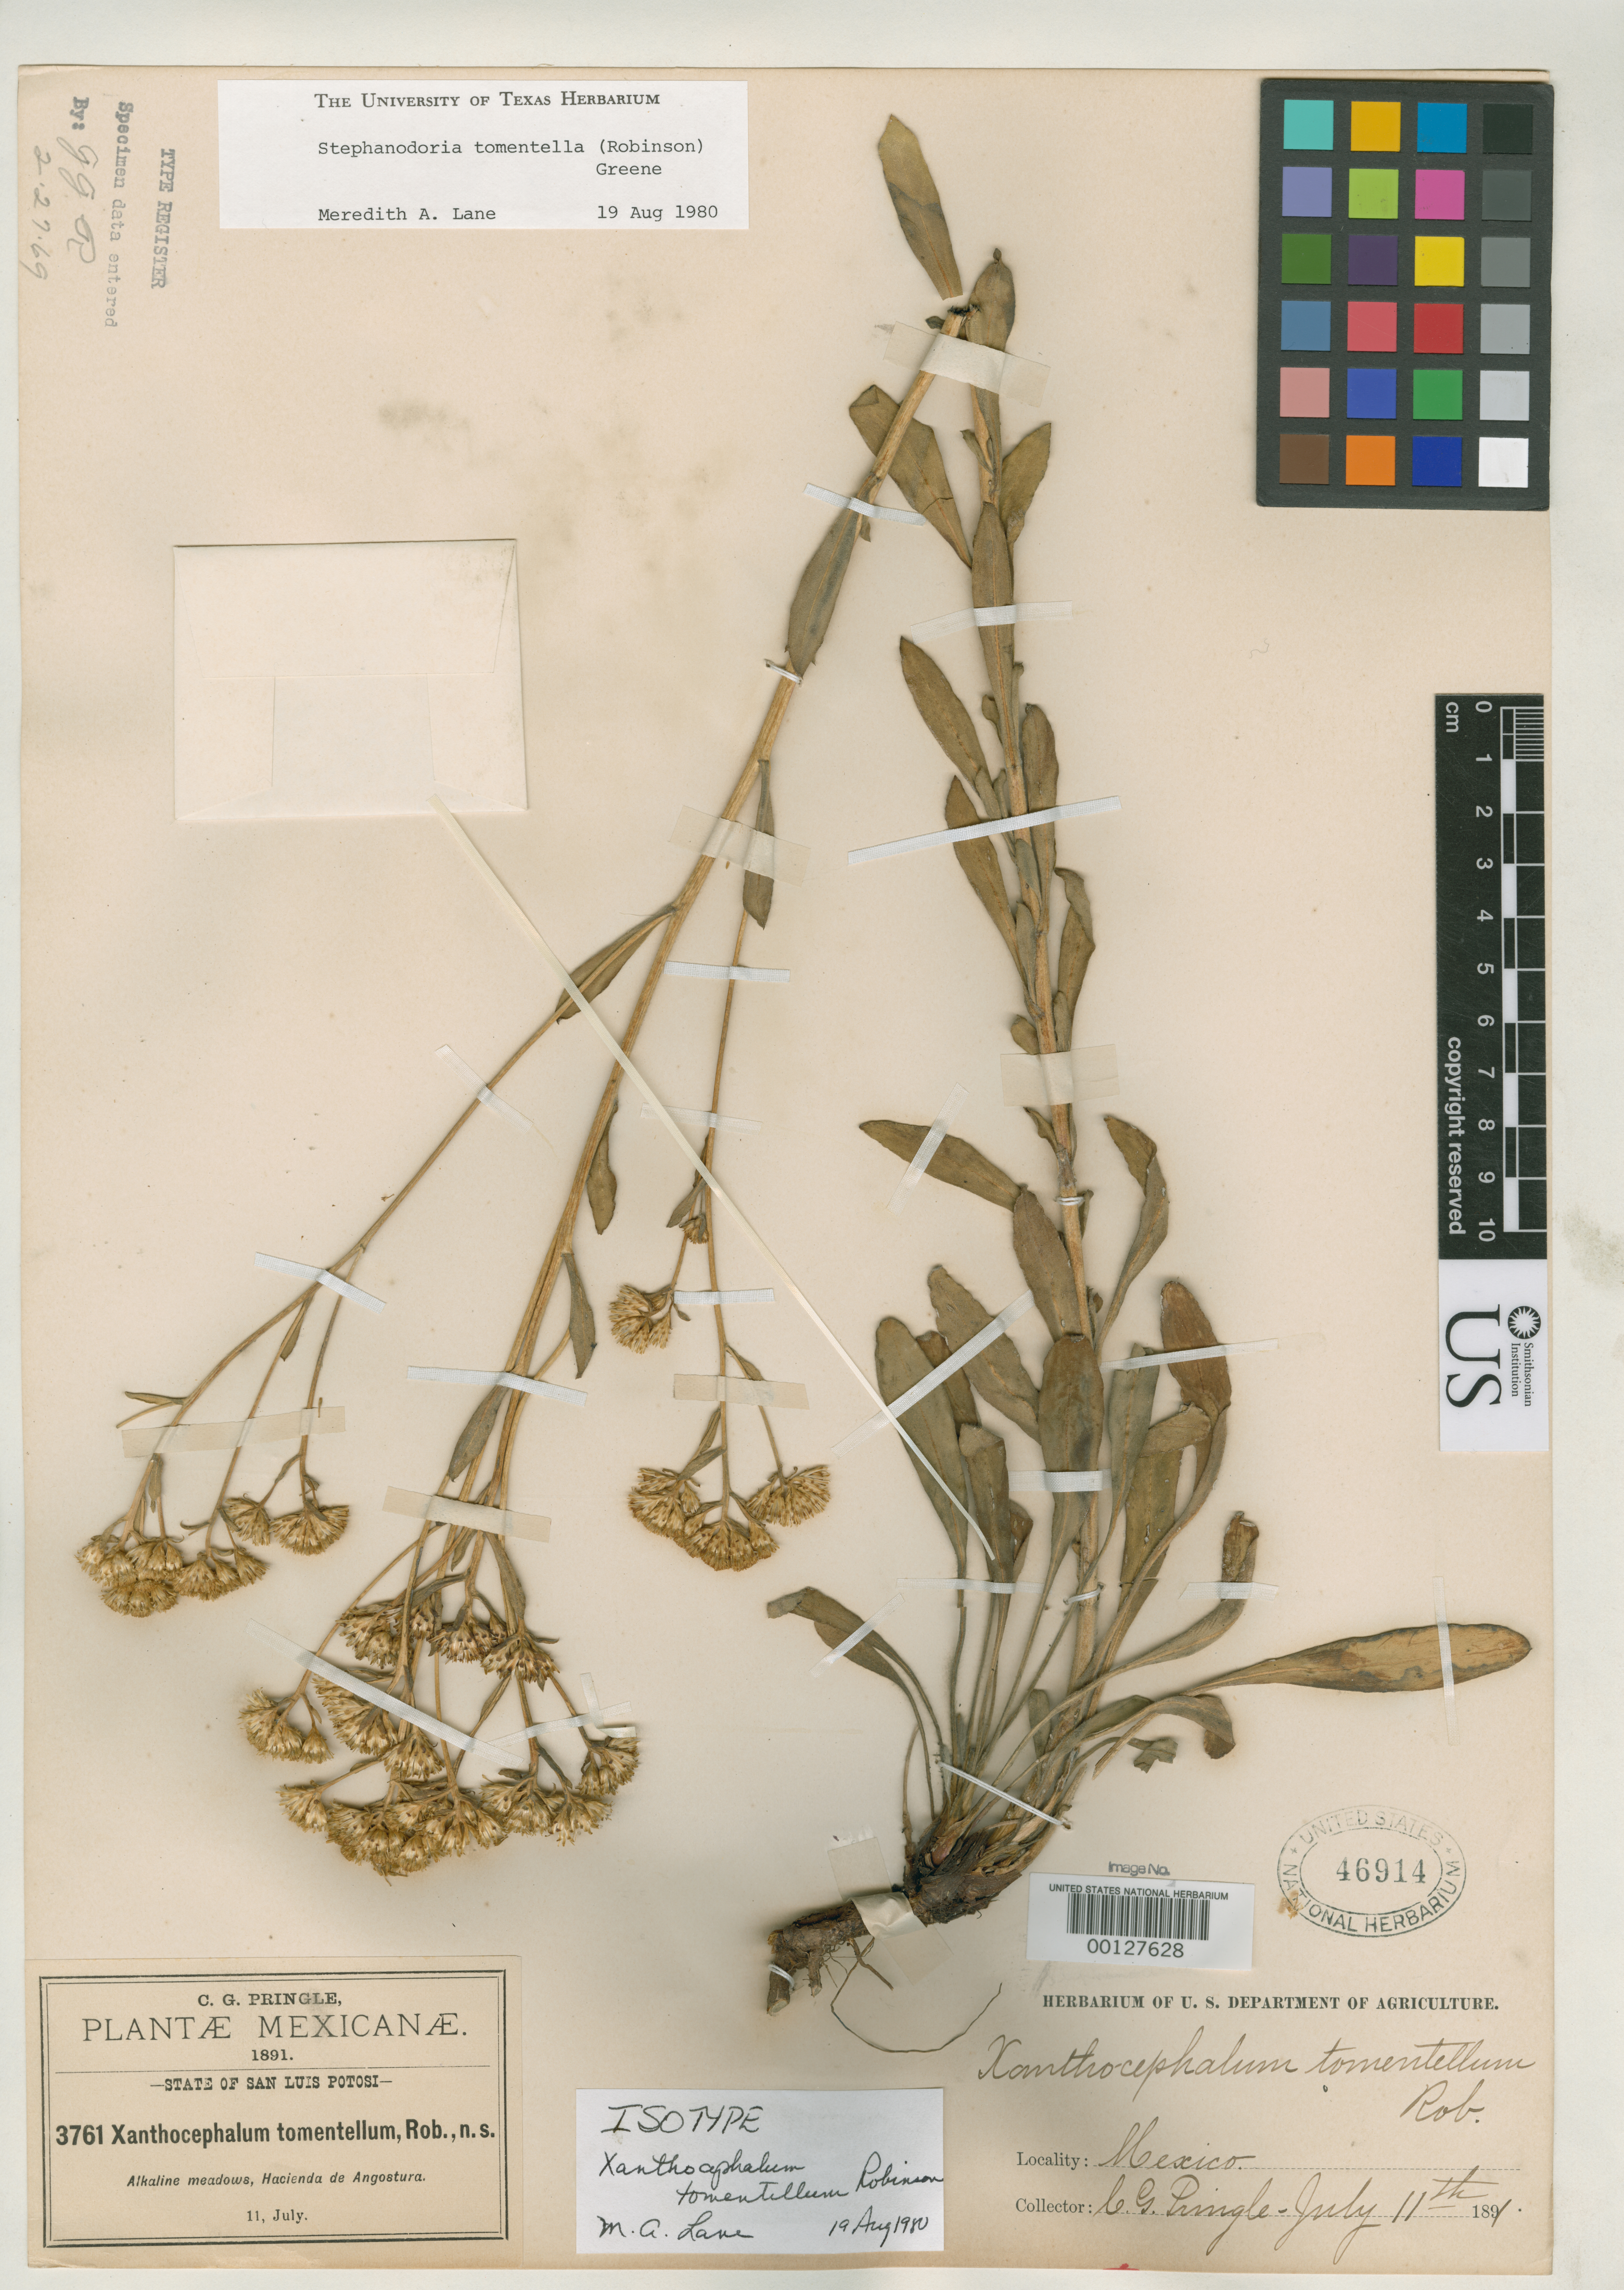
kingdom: Plantae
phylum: Tracheophyta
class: Magnoliopsida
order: Asterales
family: Asteraceae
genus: Xanthocephalum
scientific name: Xanthocephalum tomentellum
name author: B.L. Rob.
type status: Isotype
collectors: C. G. Pringle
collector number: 3761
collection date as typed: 11 Jul 1891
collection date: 1891-07-11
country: Mexico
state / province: San Luis Potosi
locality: Hacienda de Angostura.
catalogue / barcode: US 46914